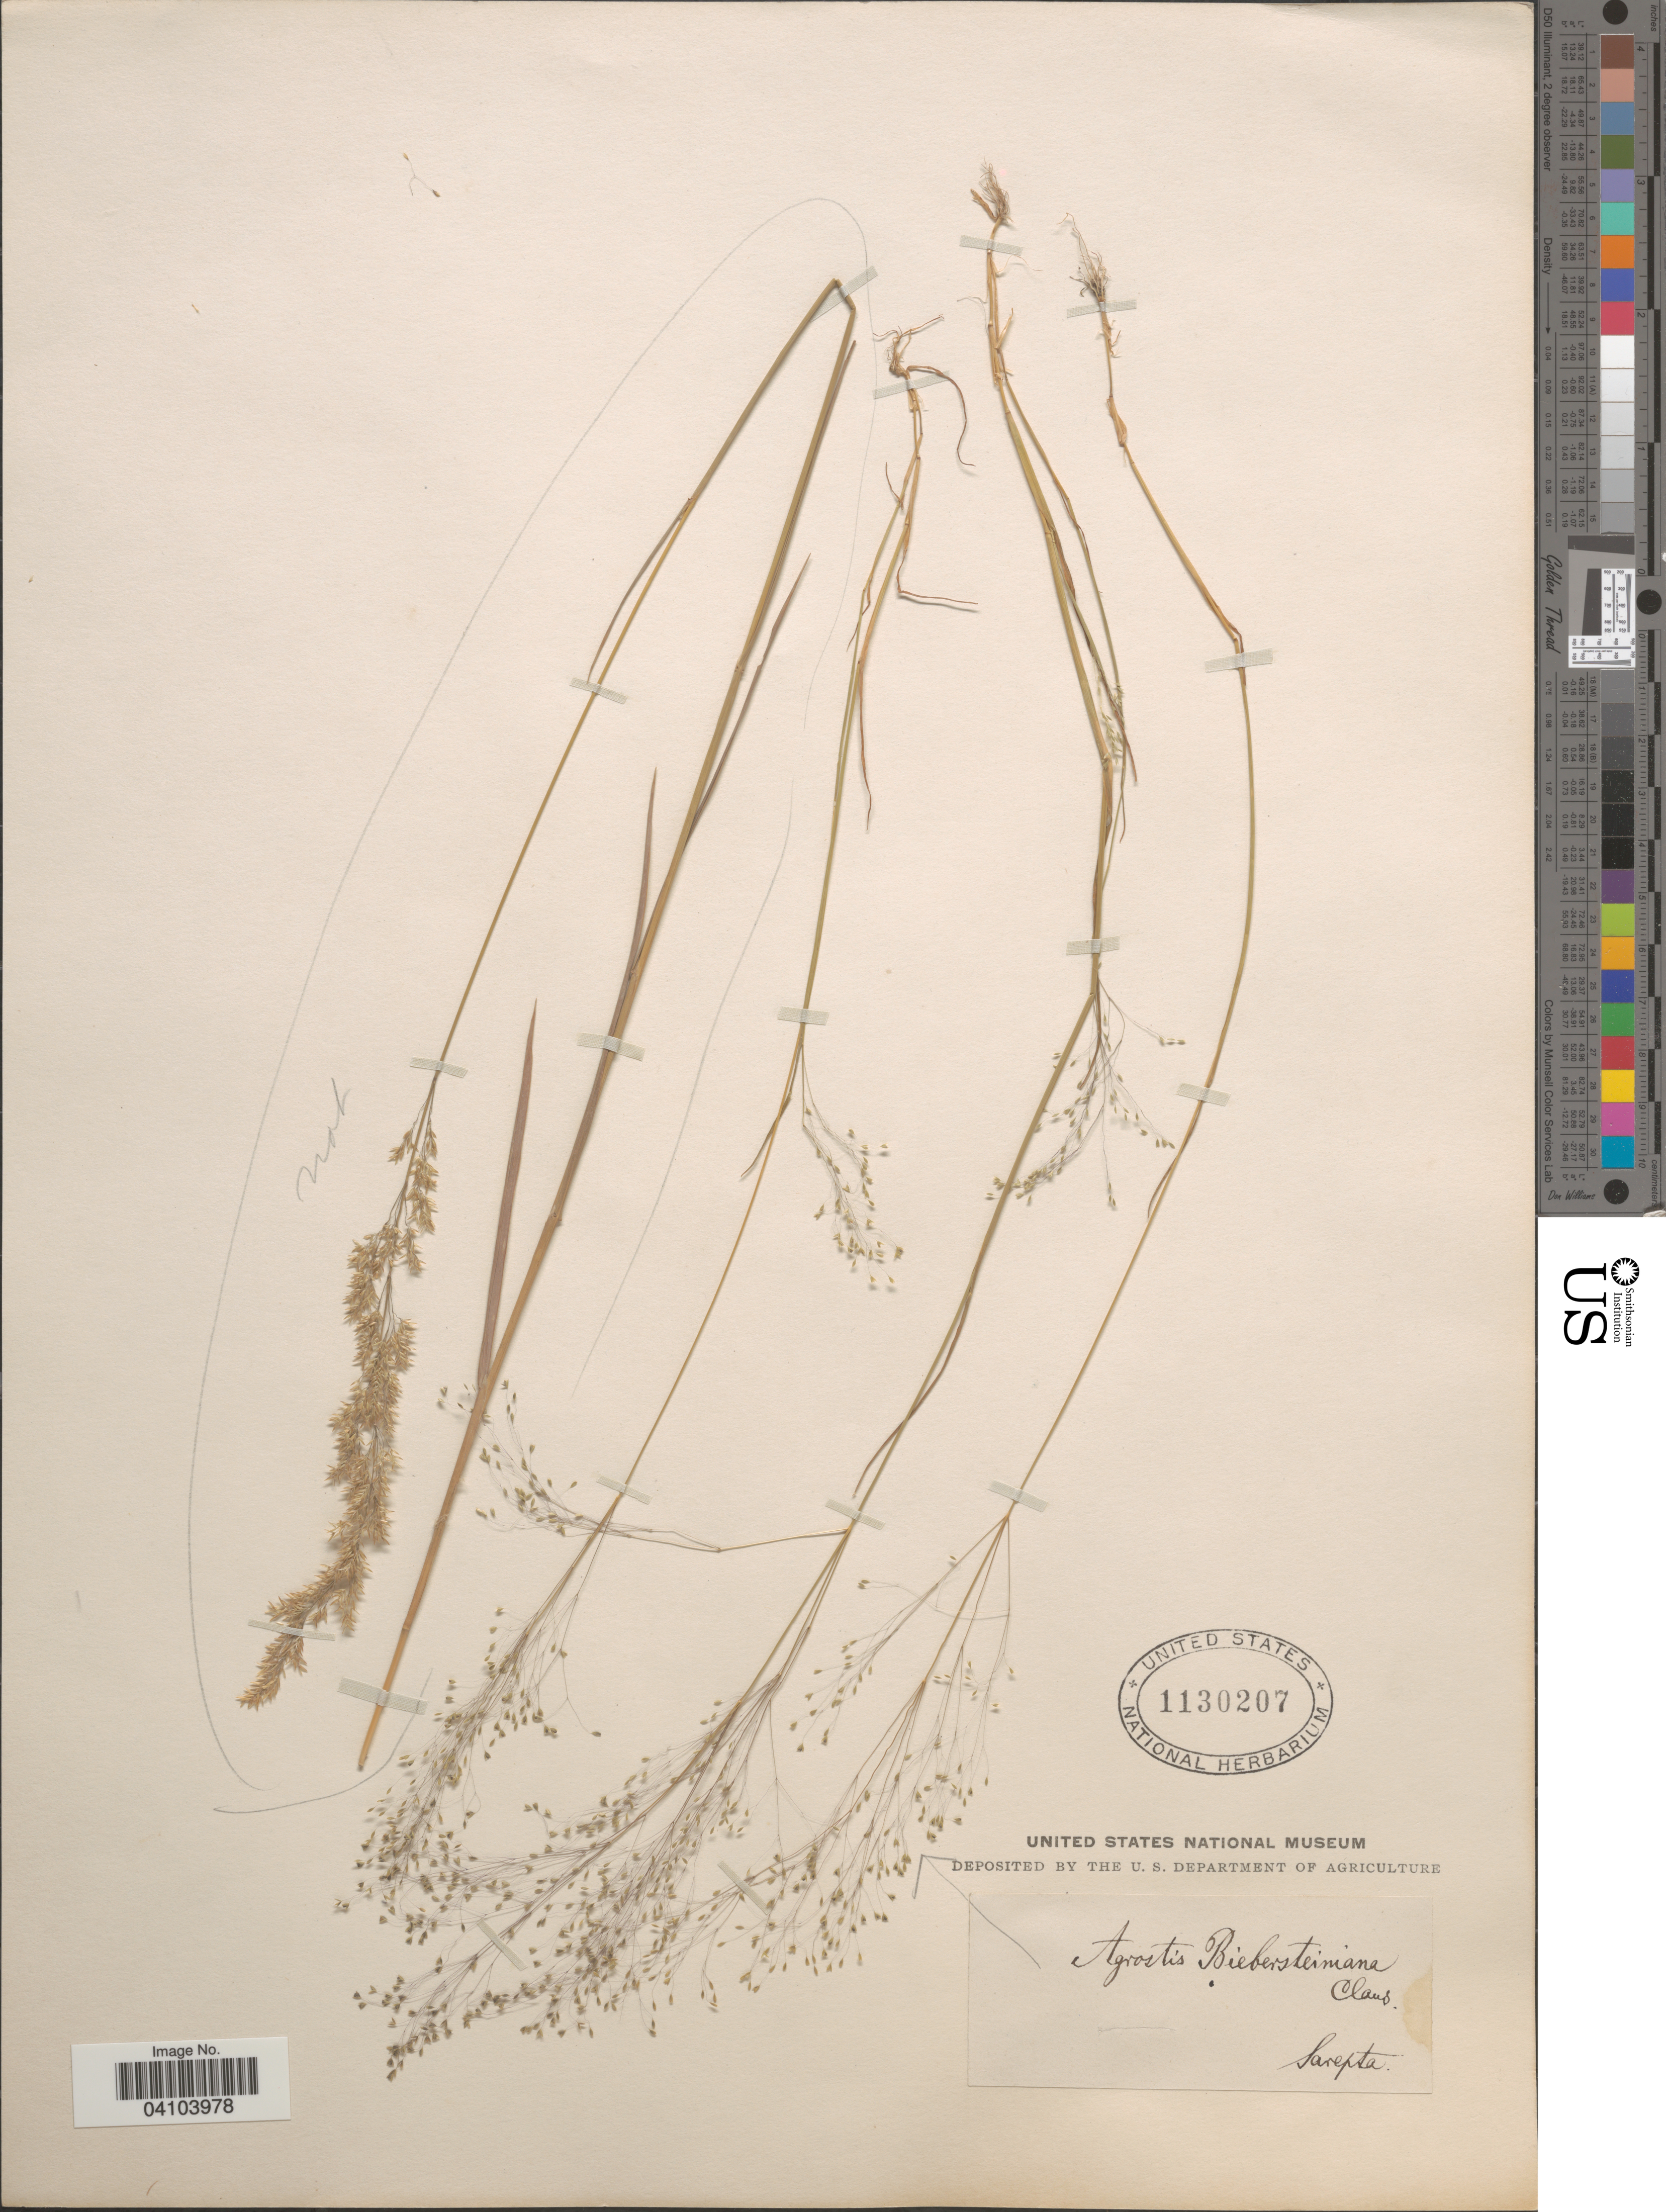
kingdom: Plantae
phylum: Tracheophyta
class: Liliopsida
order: Poales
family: Poaceae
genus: Zingeria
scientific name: Zingeria biebersteiniana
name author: (Claus) P.A. Smirn.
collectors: A. K. Becker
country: Russian Federation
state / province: Volgograd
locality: Sarepta.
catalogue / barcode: US 1130207